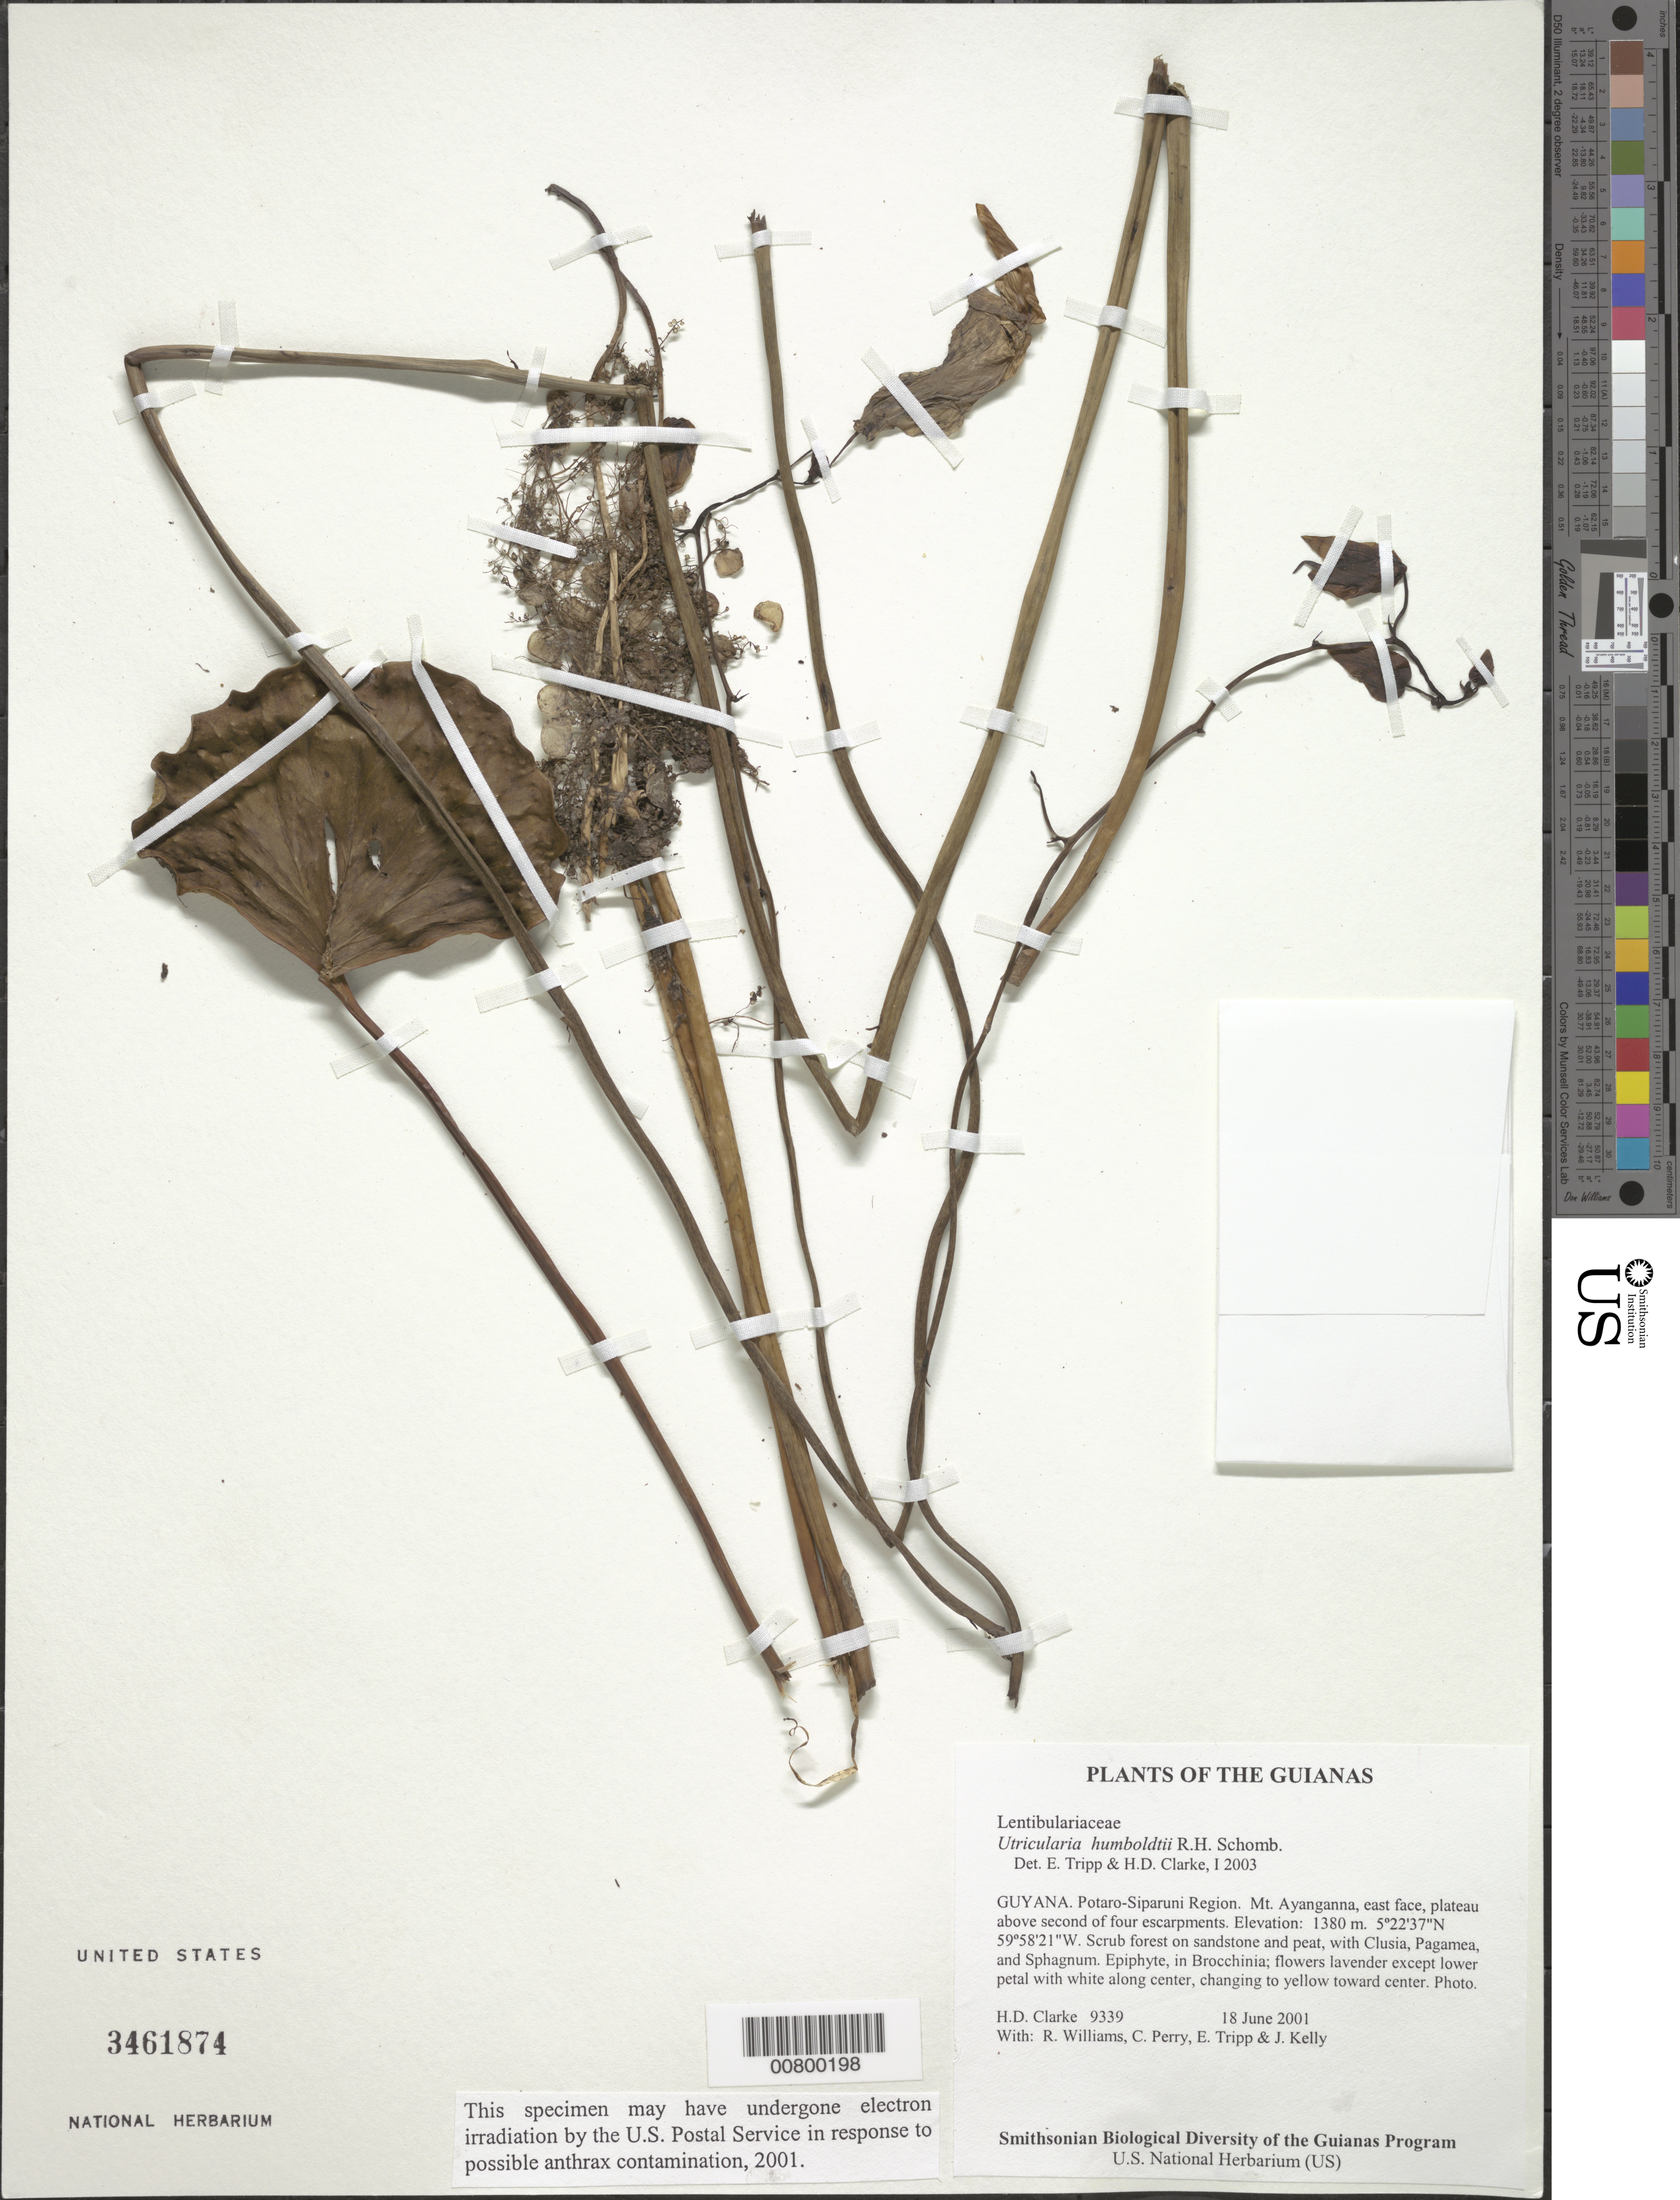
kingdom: Plantae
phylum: Tracheophyta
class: Magnoliopsida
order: Lamiales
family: Lentibulariaceae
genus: Utricularia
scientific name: Utricularia humboldtii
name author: R.H. Schomb.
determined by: Tripp, E. A.; Clarke, H. D.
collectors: H. D. Clarke, R. Williams, C. Perry, E. Tripp & J. Kelly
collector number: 9339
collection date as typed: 18 June 2001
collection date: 2001-06-18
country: Guyana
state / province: Potaro-Siparuni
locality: Mt. Ayanganna, east face, plateau above second of four escarpments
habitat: Scrub forest on sandstone and peat, with Clusia, Pagamea, and Sphagnum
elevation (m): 1380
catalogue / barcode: US 3461874